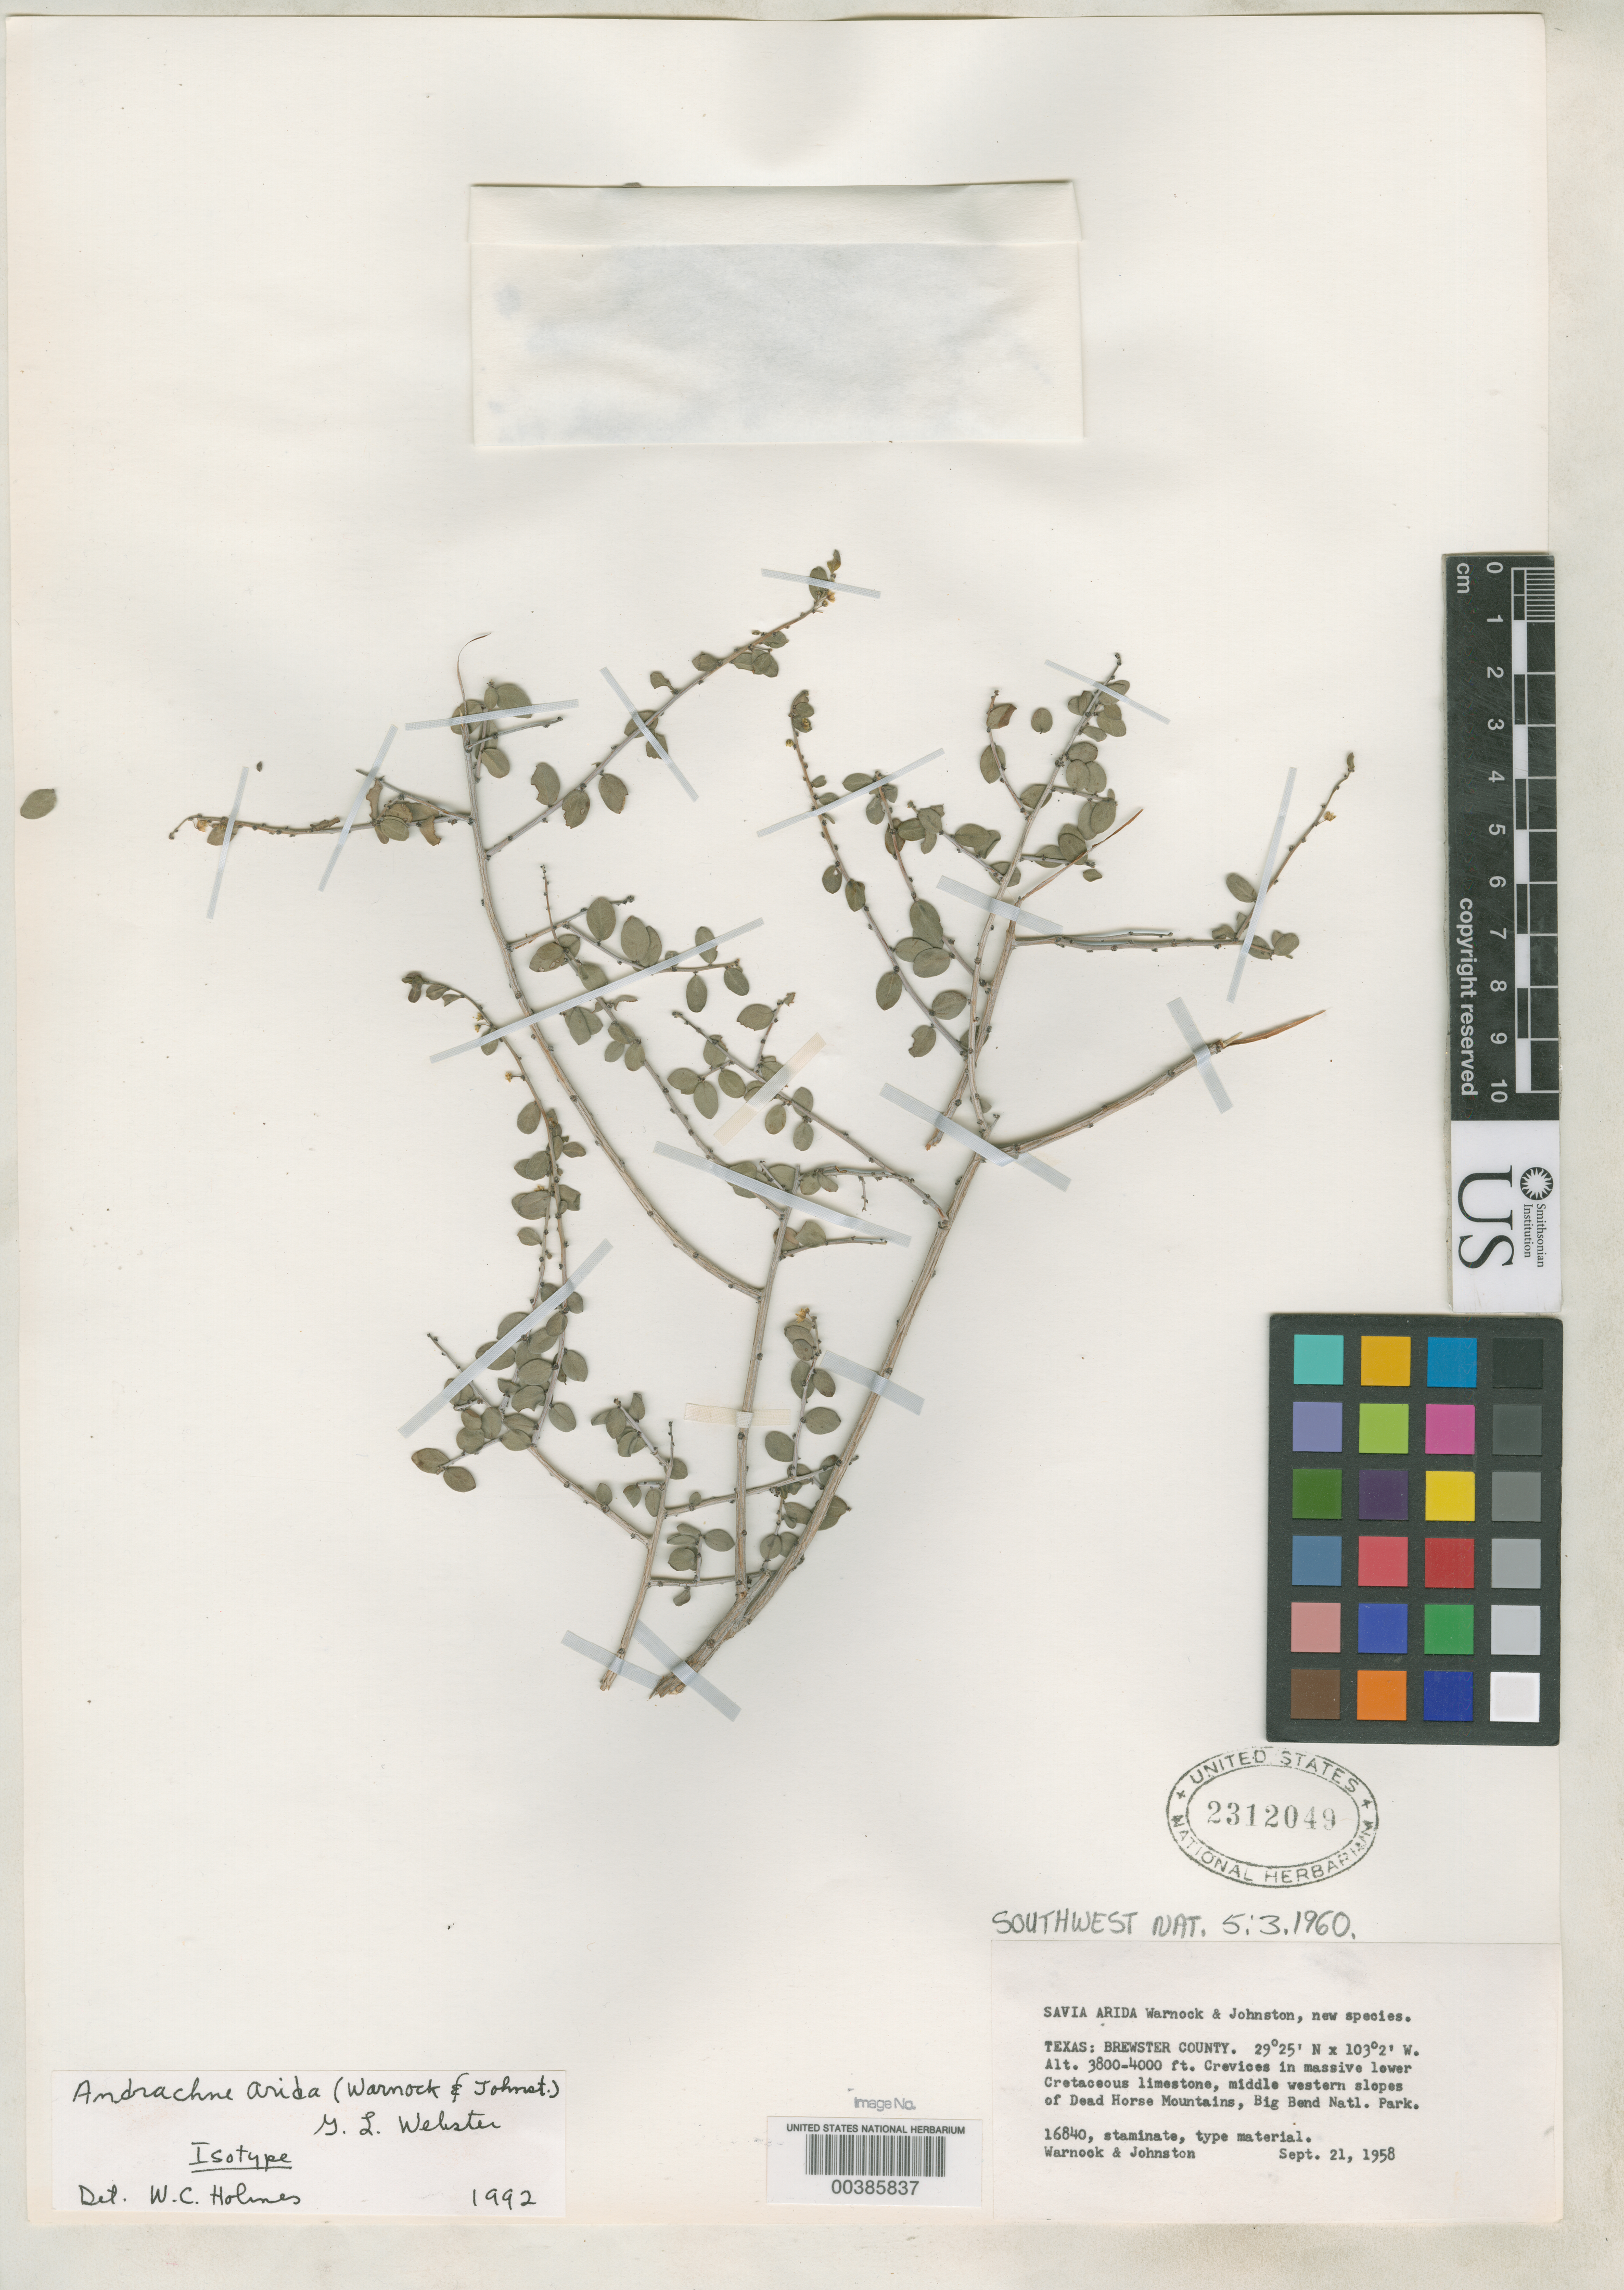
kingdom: Plantae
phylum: Tracheophyta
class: Magnoliopsida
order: Malpighiales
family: Phyllanthaceae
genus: Savia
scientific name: Savia arida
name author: Warnock & M.C. Johnst.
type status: Isotype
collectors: B. H. Warnock & M. Johnston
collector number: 16840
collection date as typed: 21 Sep 1958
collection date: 1958-09-21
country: United States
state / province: Texas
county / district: Brewster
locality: Middlewestern slopes of Dead Horse Mountains, Big Bend National Park.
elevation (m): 1158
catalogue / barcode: US 2312049